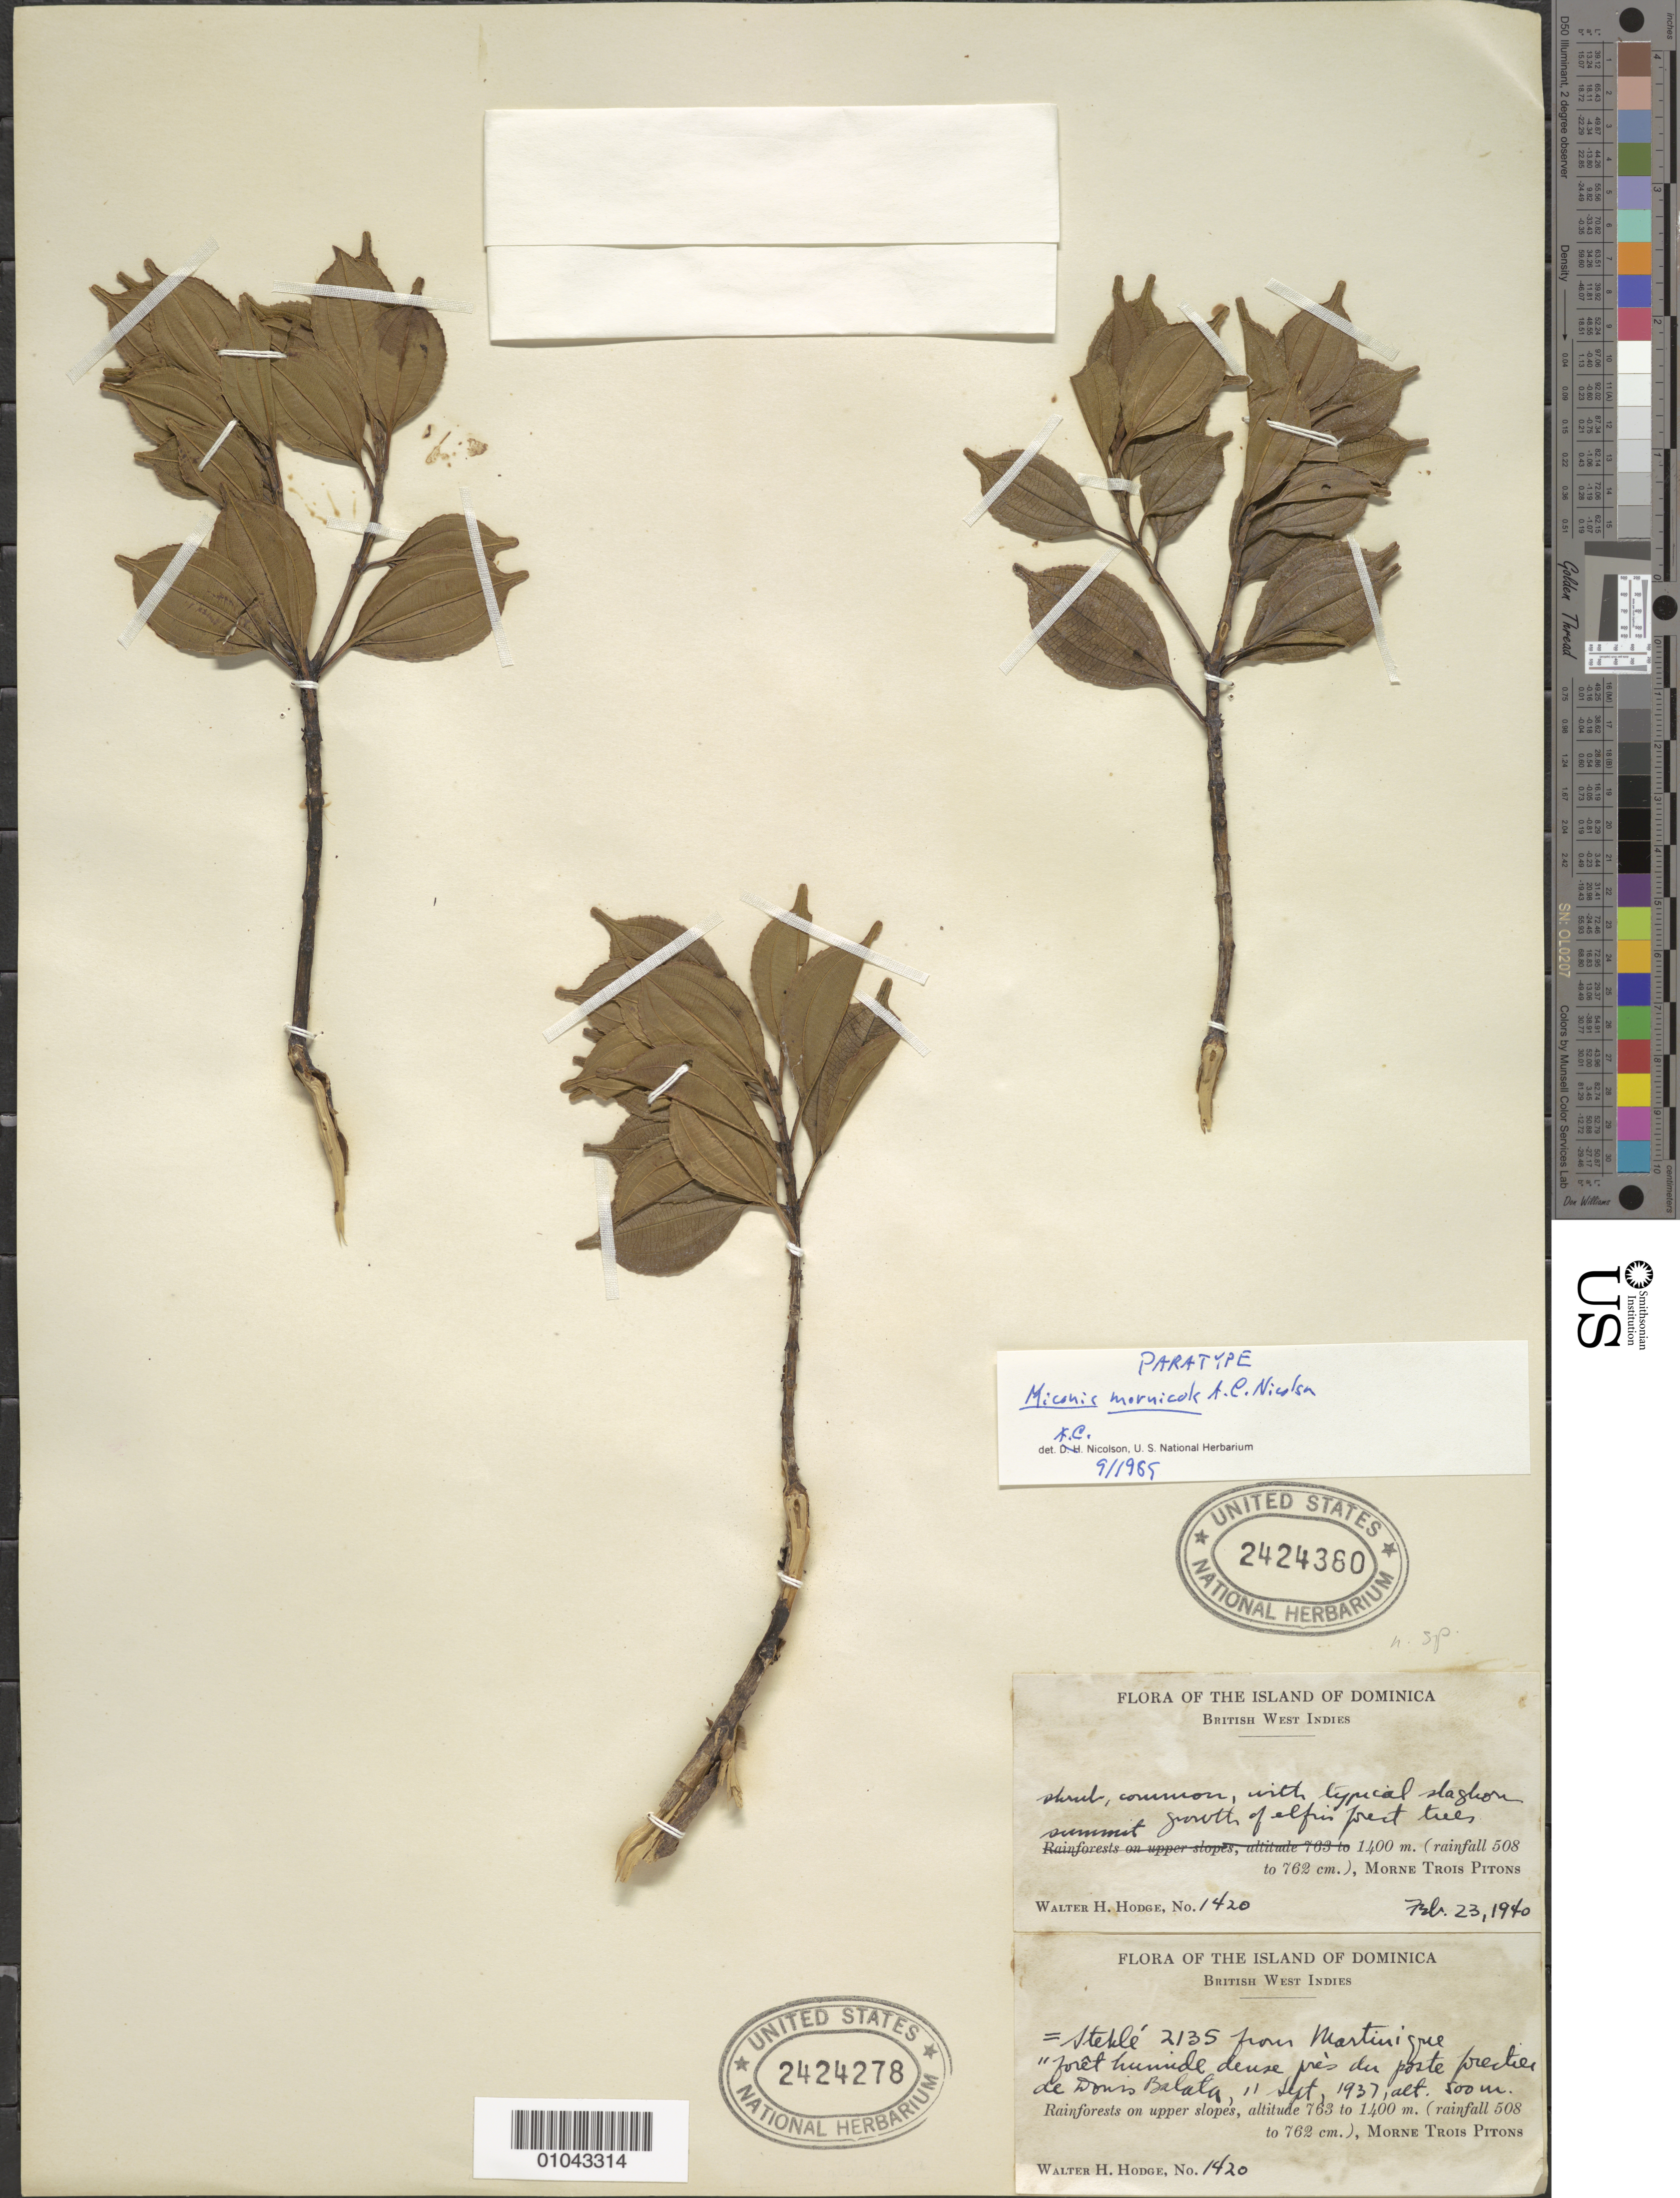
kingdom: Plantae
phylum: Tracheophyta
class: Magnoliopsida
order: Myrtales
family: Melastomataceae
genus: Miconia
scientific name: Miconia mornicola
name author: A.C. Nicolson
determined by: Nicolson, Alice C.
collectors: W. Hodge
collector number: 1420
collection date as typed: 23 Feb 1940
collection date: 1940-02-23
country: Dominica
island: Dominica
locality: Morne Trois Pitons, upper slopes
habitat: Rainforests on upper slopes, rainfall 508 to 762 cm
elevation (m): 763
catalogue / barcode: US 2424360